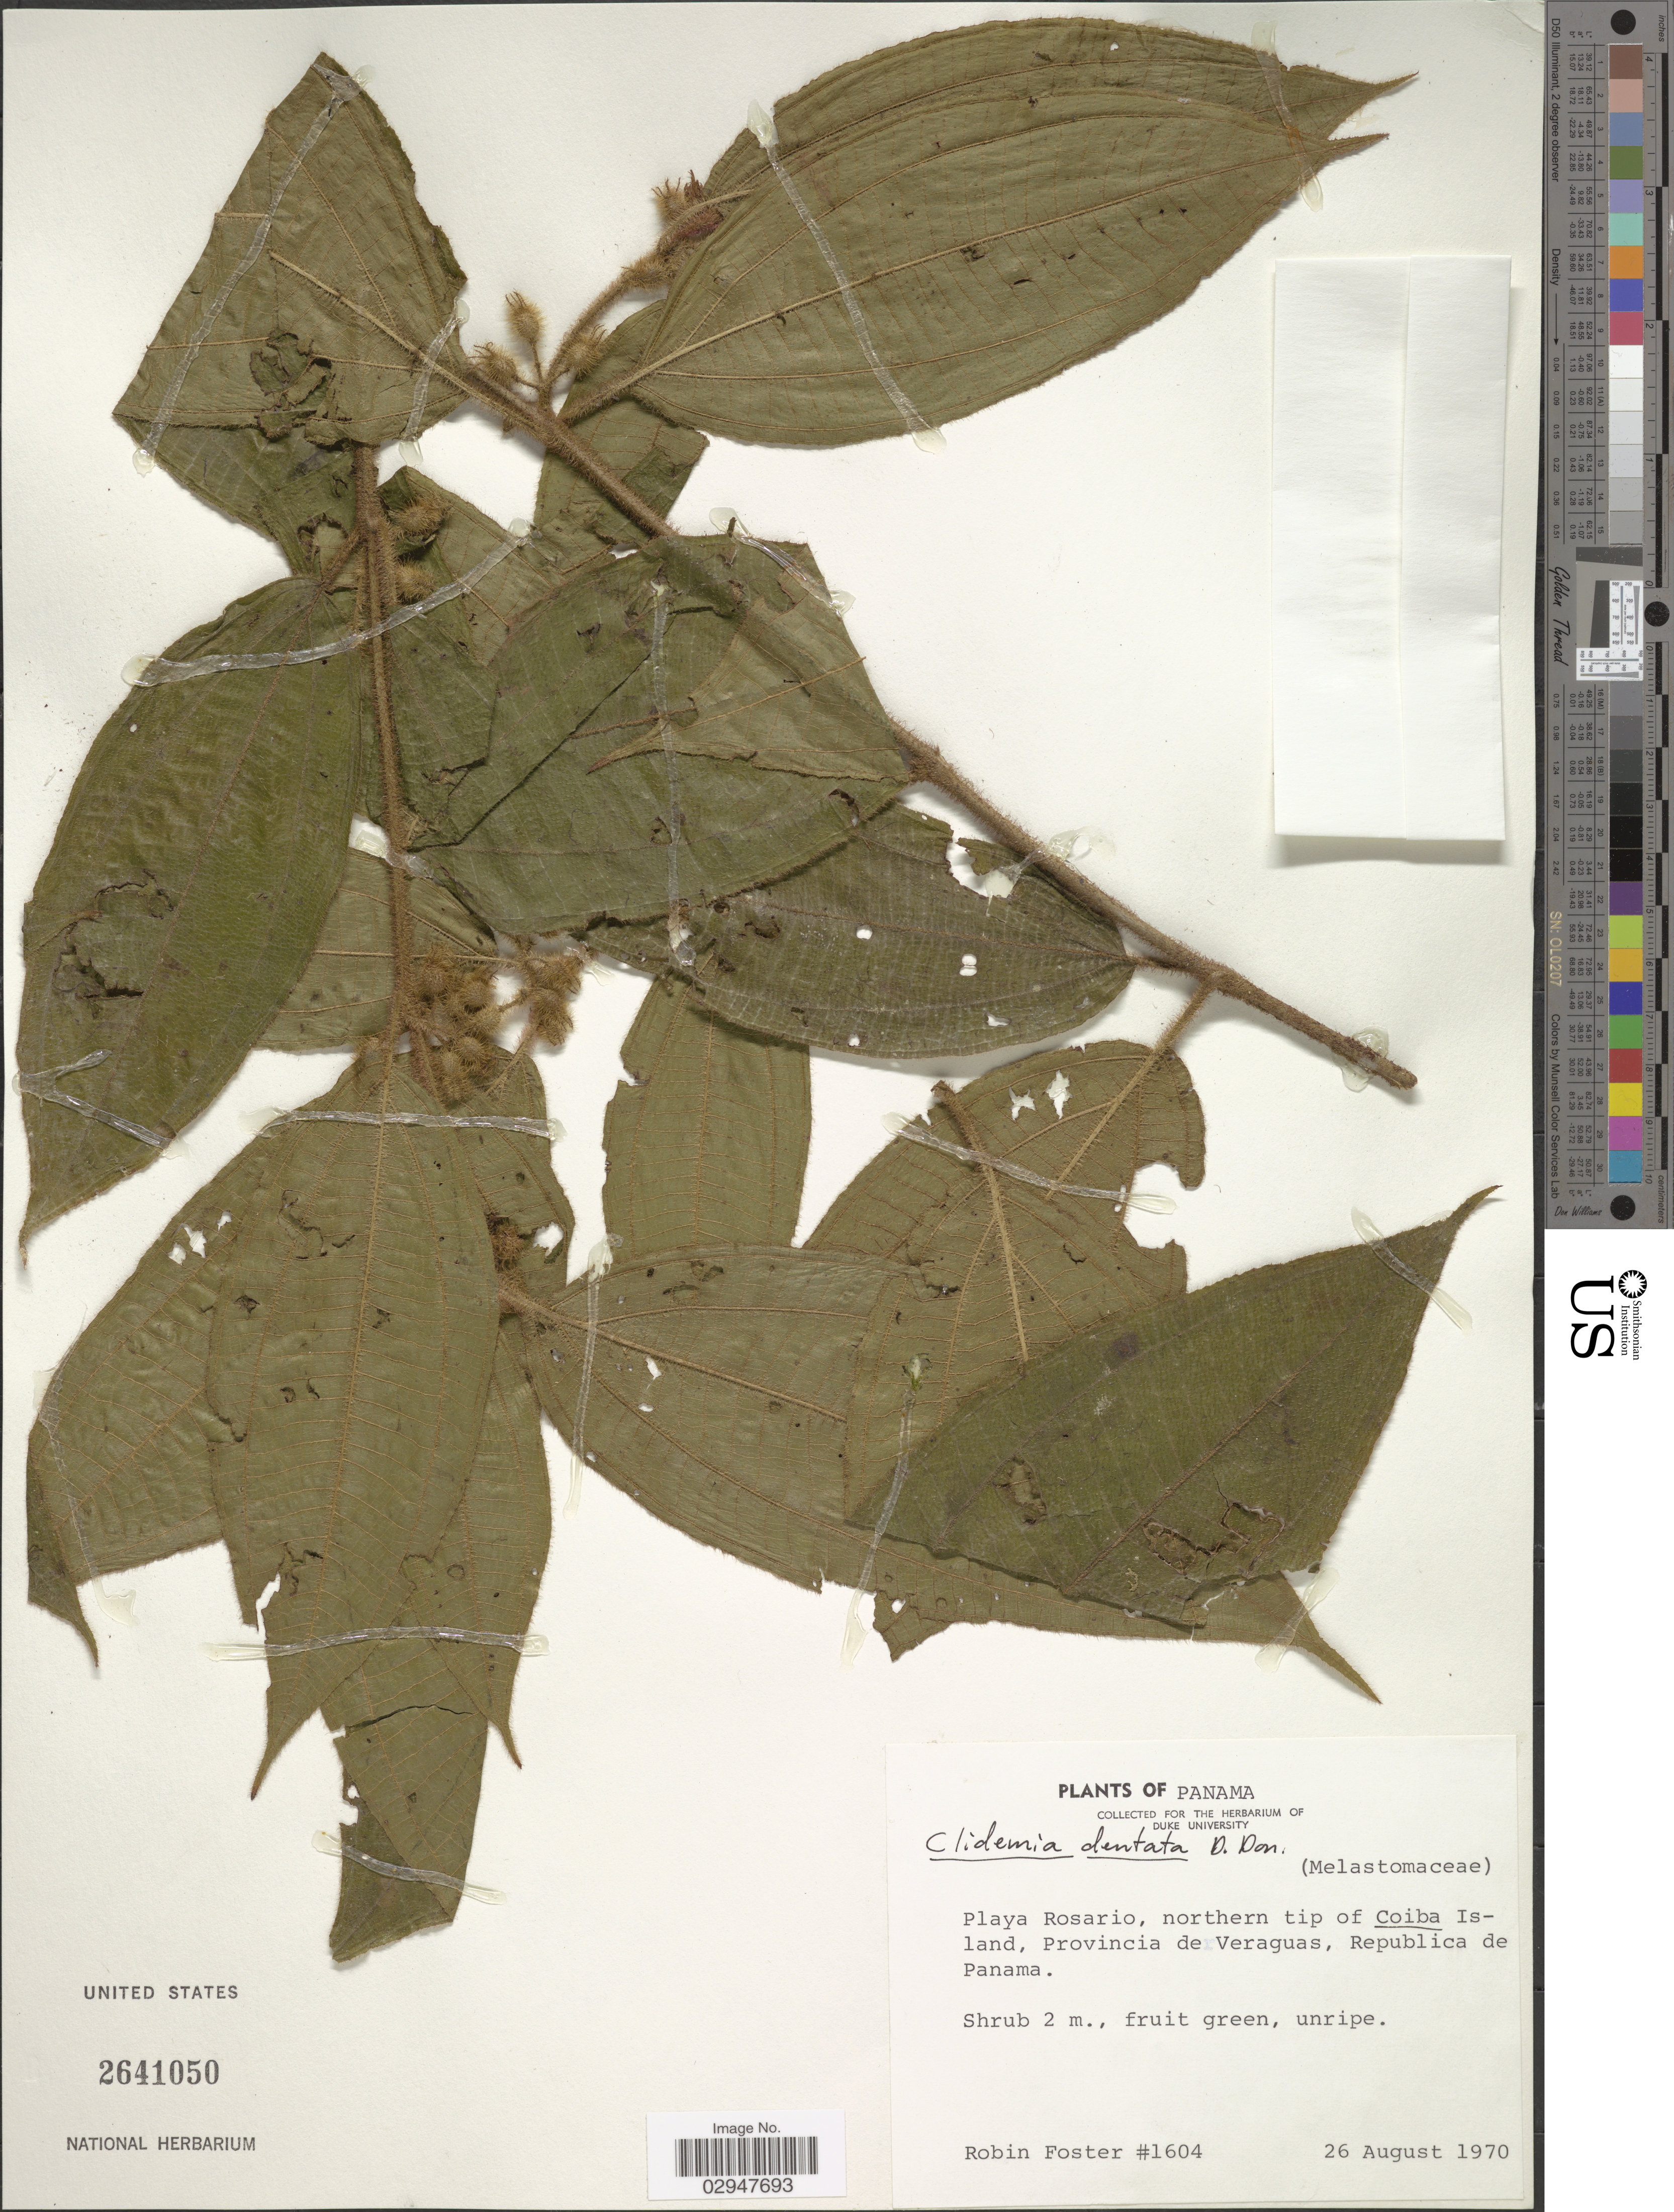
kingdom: Plantae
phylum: Tracheophyta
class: Magnoliopsida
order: Myrtales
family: Melastomataceae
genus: Clidemia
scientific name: Clidemia dentata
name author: D. Don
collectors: R. B. Foster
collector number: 1604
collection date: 1970-08-26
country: Panama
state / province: Veraguas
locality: Playa Rosario, northern tip of Coiba Island, Provincia de Veraguas, Republica de Panama.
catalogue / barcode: US 2641050